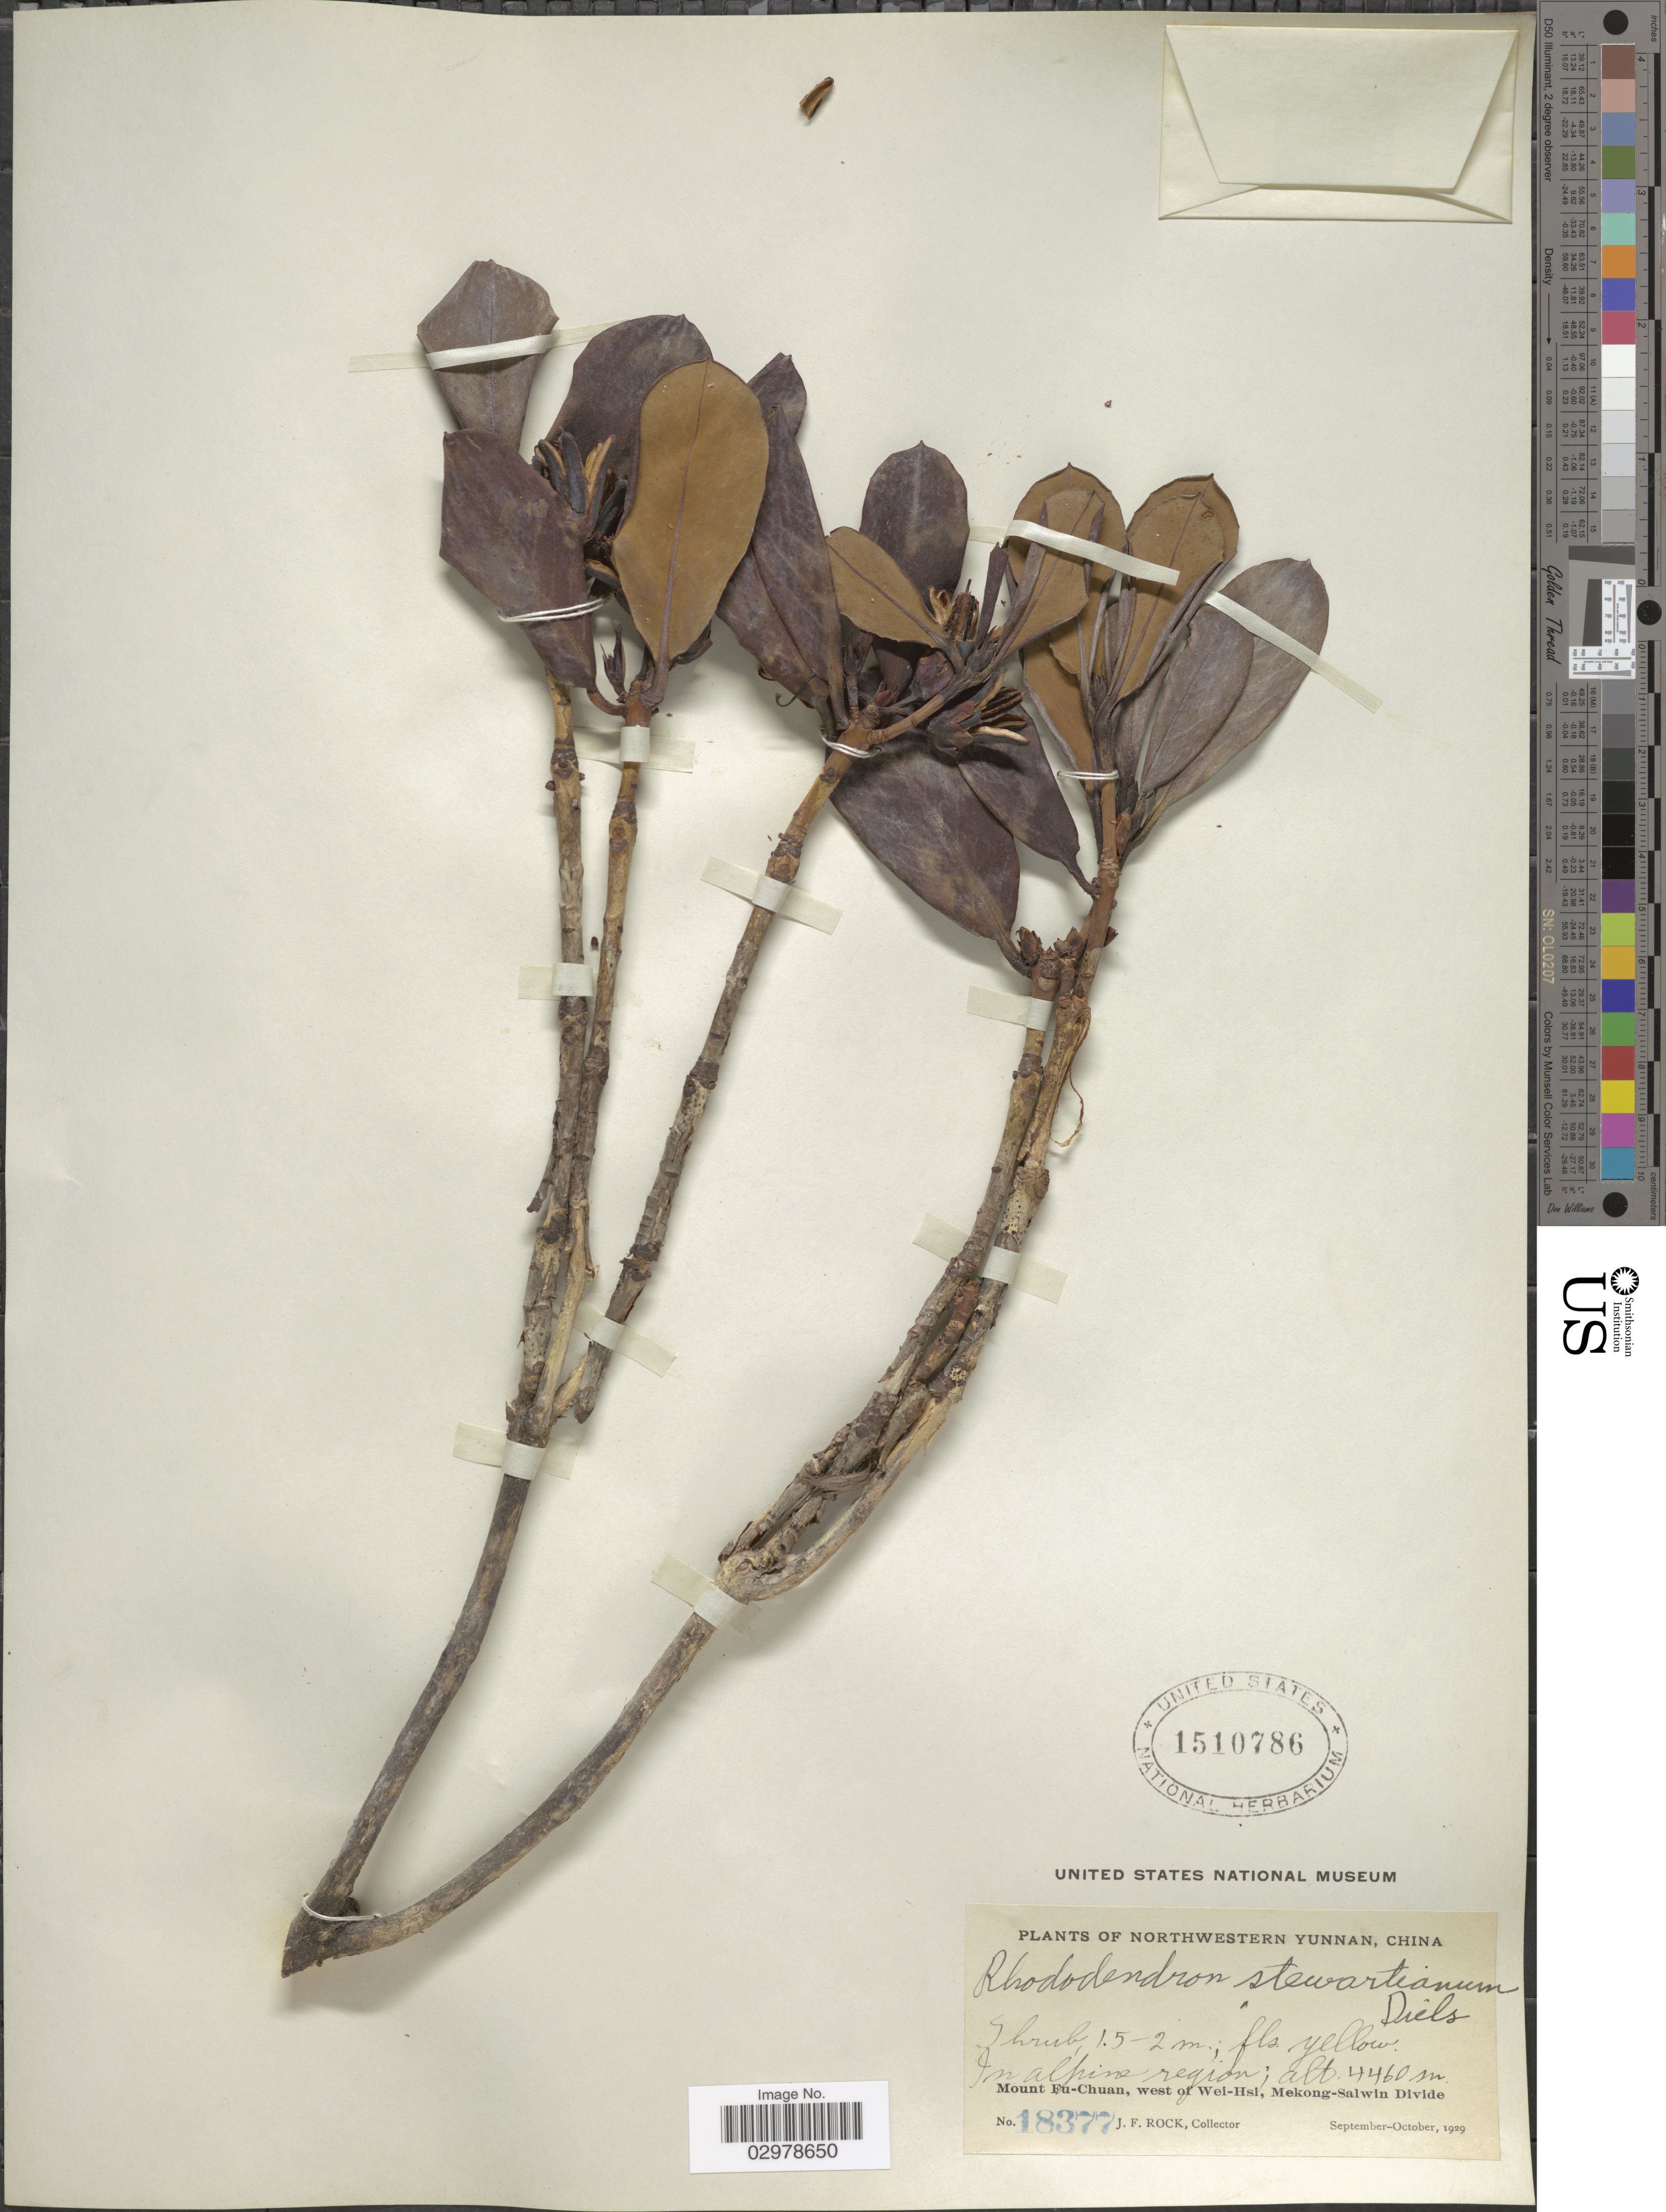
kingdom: Plantae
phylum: Tracheophyta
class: Magnoliopsida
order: Ericales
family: Ericaceae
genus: Rhododendron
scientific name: Rhododendron stewartianum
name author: Diels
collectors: J. Rock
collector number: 18377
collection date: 1929-09/1929-10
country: China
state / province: Yunnan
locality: Northwestern Yunnan. Mount Fu-Chuan, west of Wei-Hsi, Mekong-Salwin Divide.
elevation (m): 4460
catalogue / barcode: US 1510786